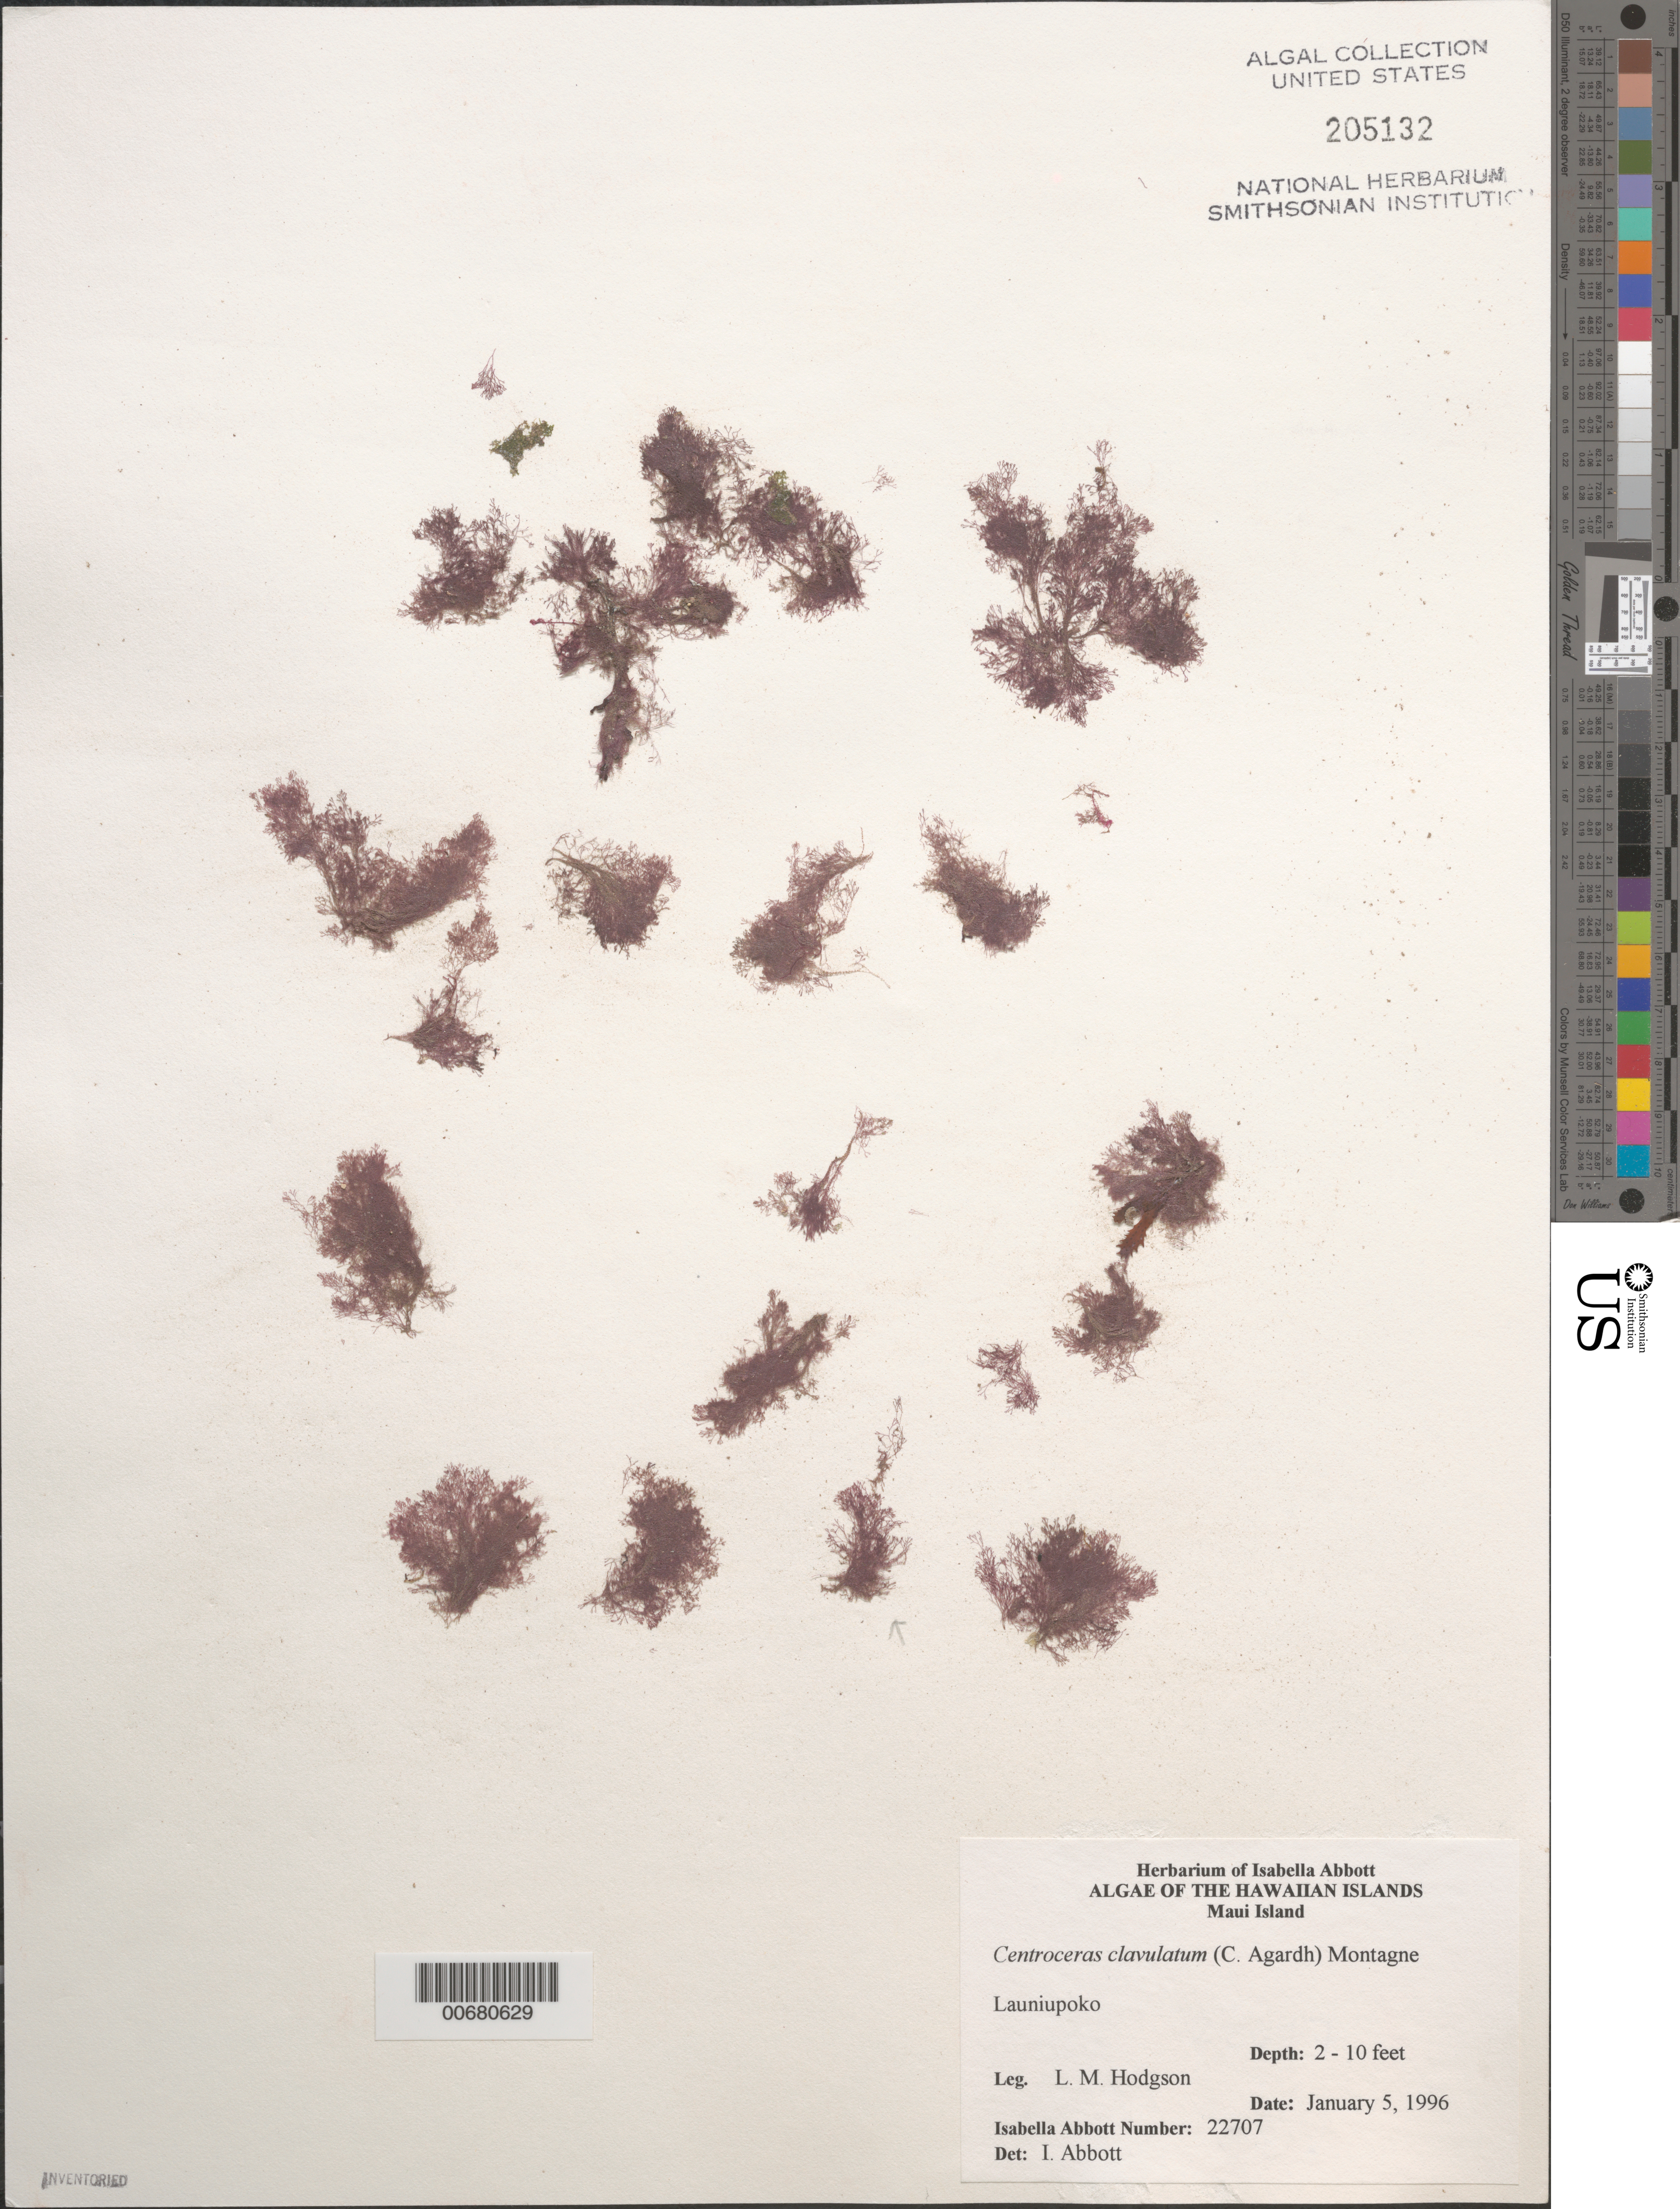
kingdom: Plantae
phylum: Rhodophyta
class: Florideophyceae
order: Ceramiales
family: Ceramiaceae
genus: Centroceras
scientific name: Centroceras clavulatum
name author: (C. Agardh) Mont.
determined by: Abbott, Isabella A.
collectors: L. M. Hodgson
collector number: IAA 22707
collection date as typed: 05 Jan 1996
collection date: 1996-01-05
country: United States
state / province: Hawaii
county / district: Maui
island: Maui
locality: Launiupoko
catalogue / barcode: US 205132